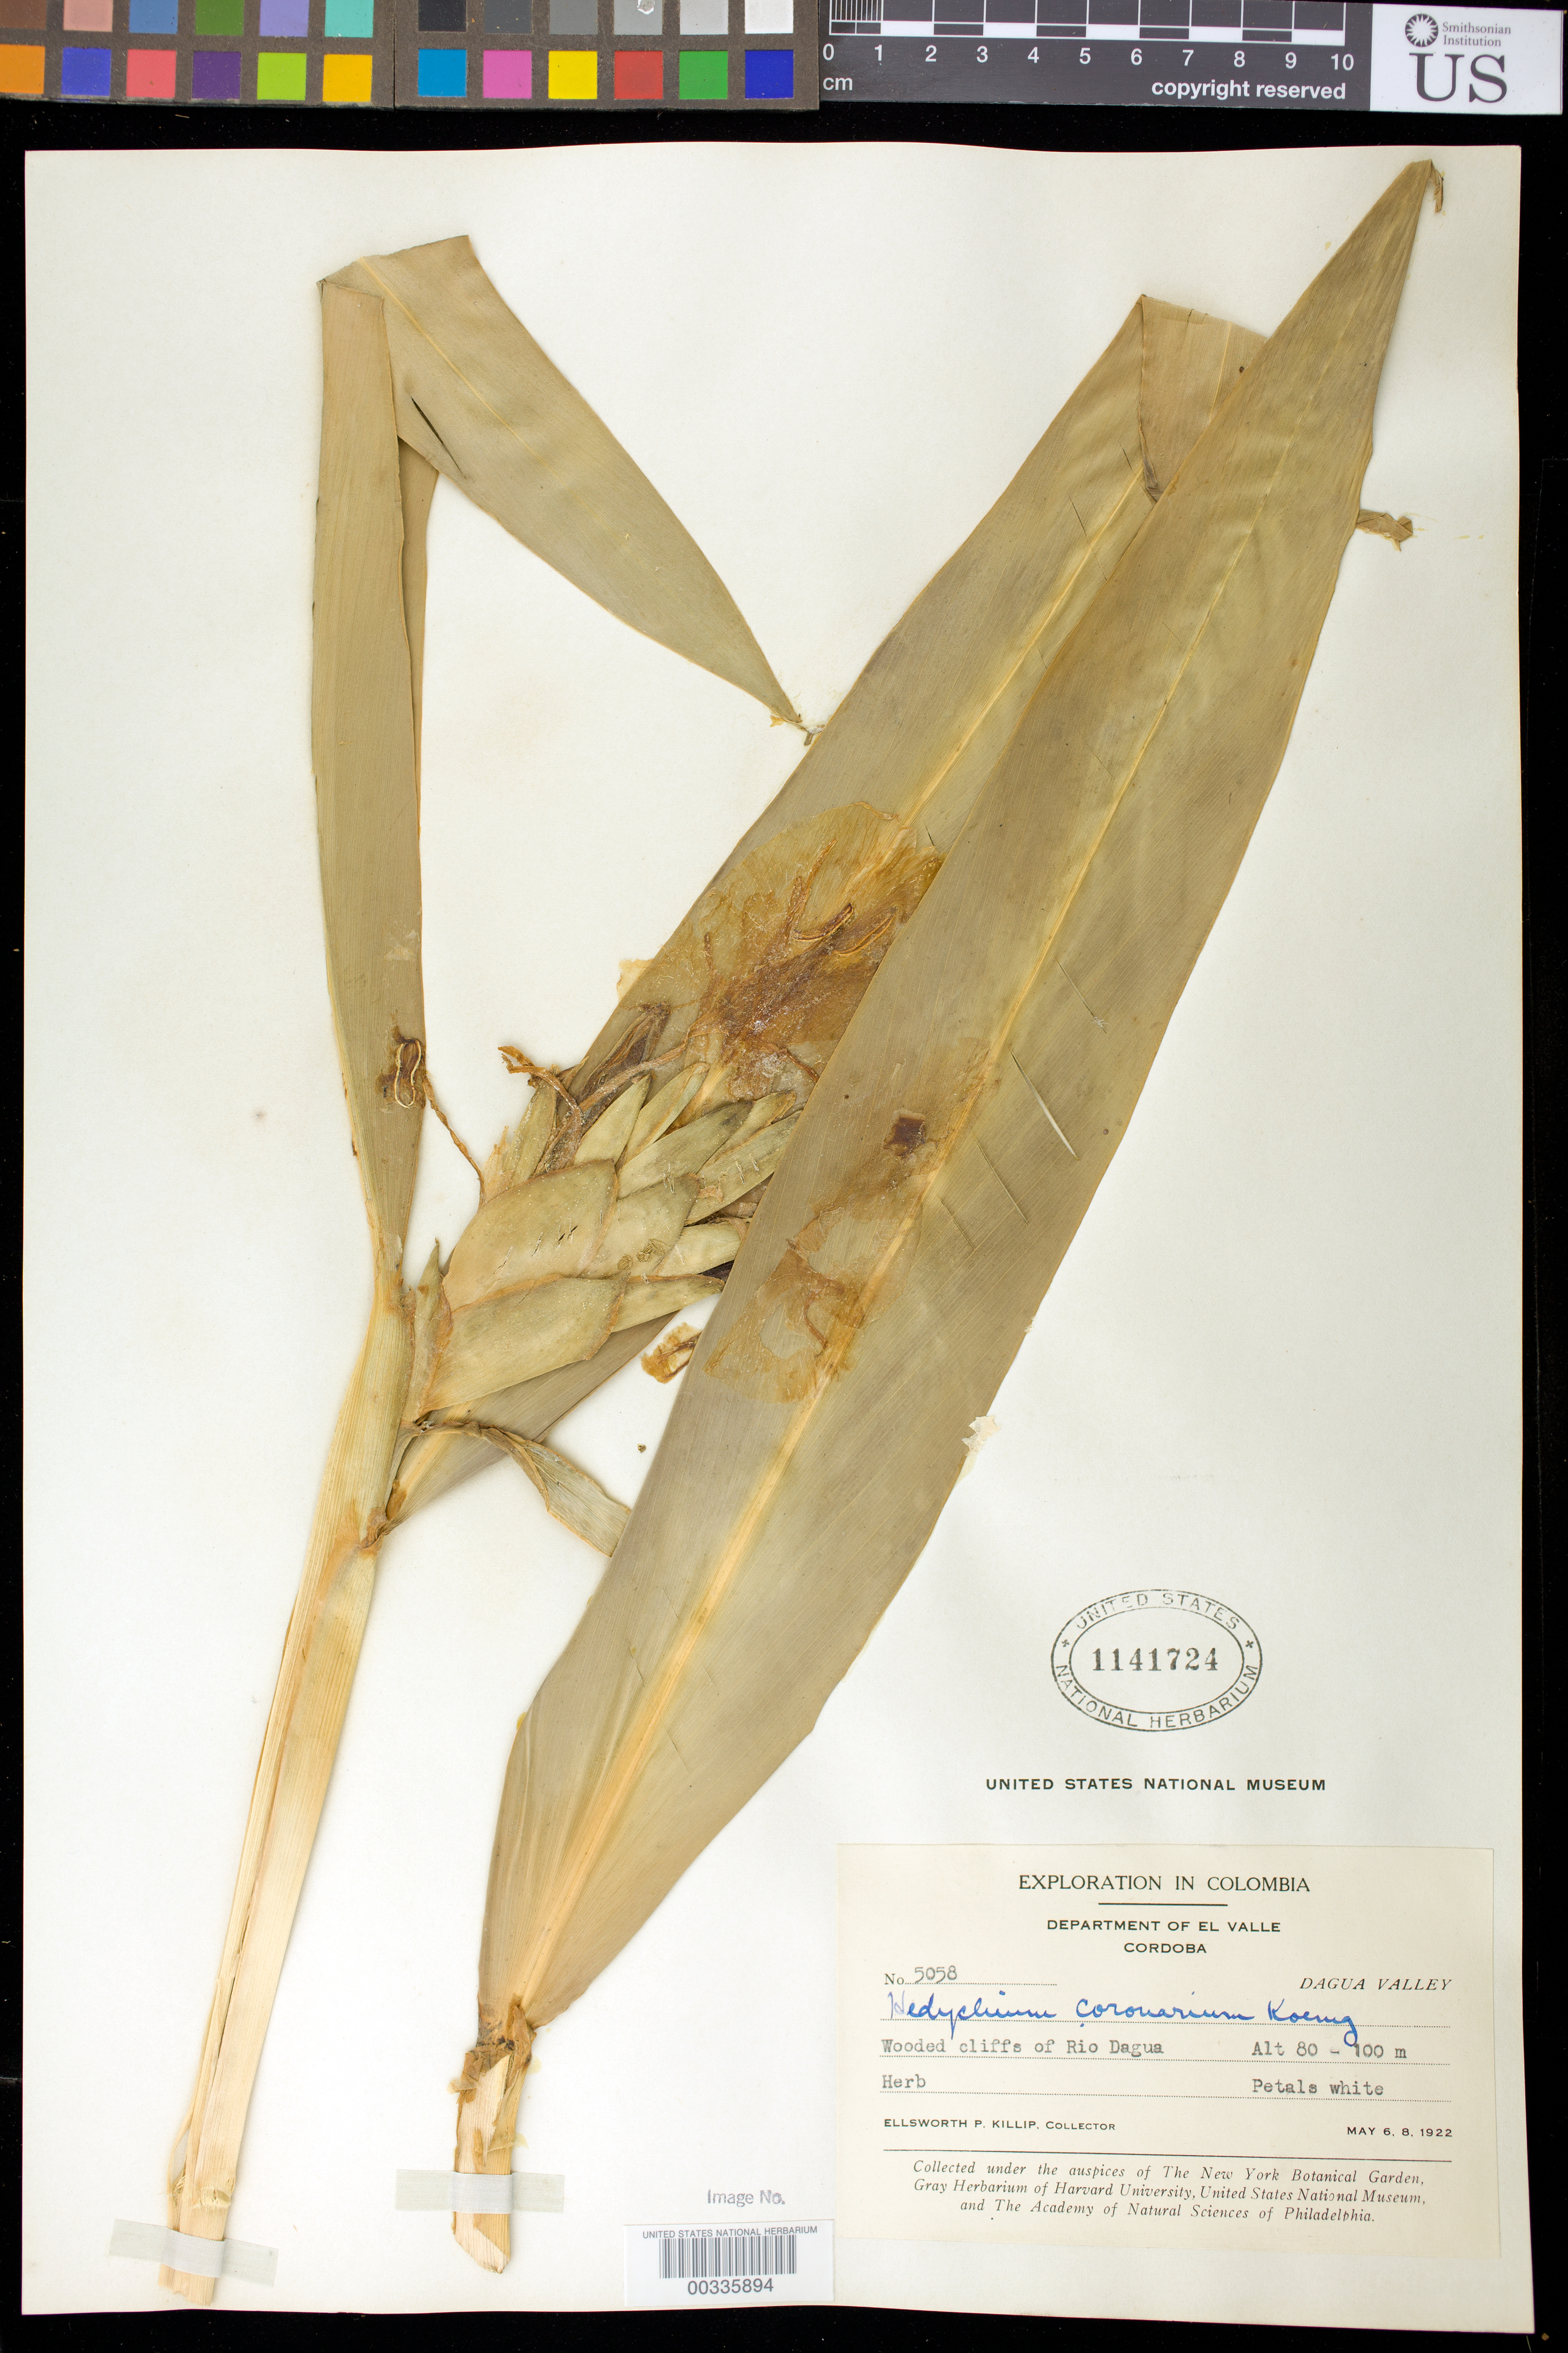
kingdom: Plantae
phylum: Tracheophyta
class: Liliopsida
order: Zingiberales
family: Zingiberaceae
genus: Hedychium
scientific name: Hedychium coronarium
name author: J. Koenig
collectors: E. P. Killip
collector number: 5058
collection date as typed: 06 May 1922 and 08 May 1922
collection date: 1922-05-06,1922-05-08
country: Colombia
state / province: Valle del Cauca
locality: Cordoba, Dagua Valley, wooded cliffs of Rio Dagua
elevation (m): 80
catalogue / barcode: US 1141724